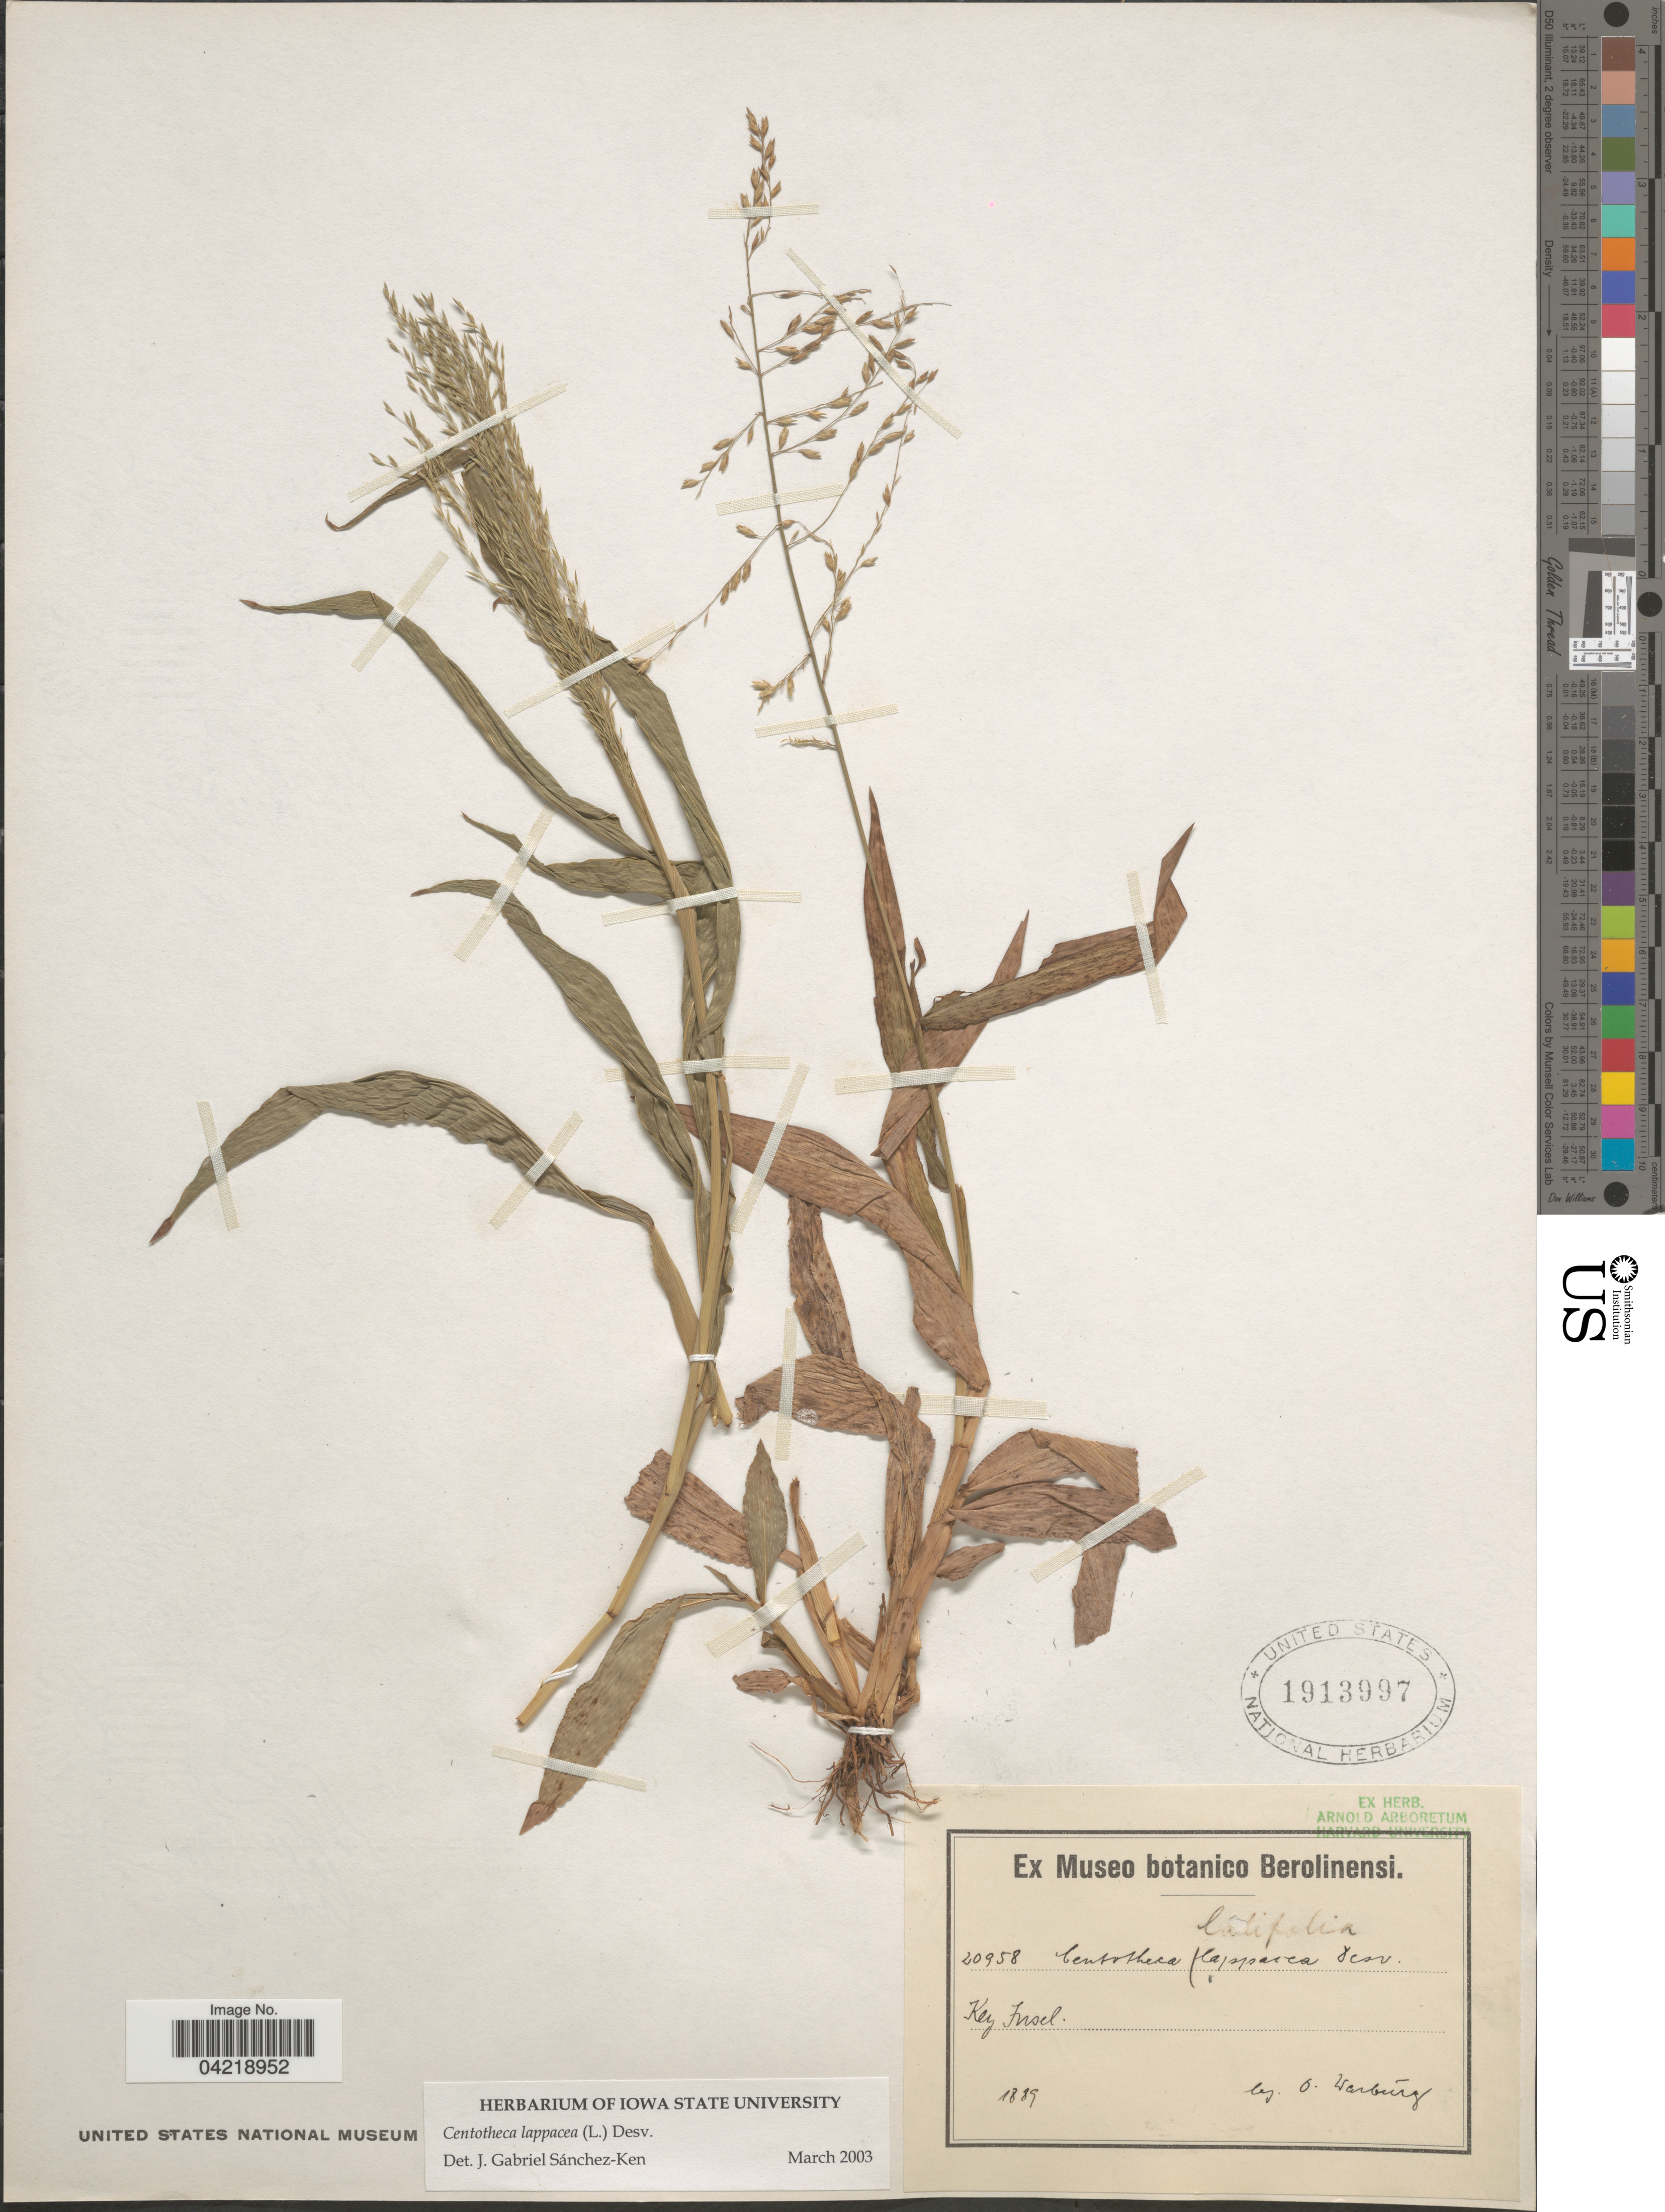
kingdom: Plantae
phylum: Tracheophyta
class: Liliopsida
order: Poales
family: Poaceae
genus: Centotheca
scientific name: Centotheca lappacea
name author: (L.) Desv.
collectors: O. Warburg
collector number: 20958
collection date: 1889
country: Indonesia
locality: Key Insel.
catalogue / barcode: US 1913997